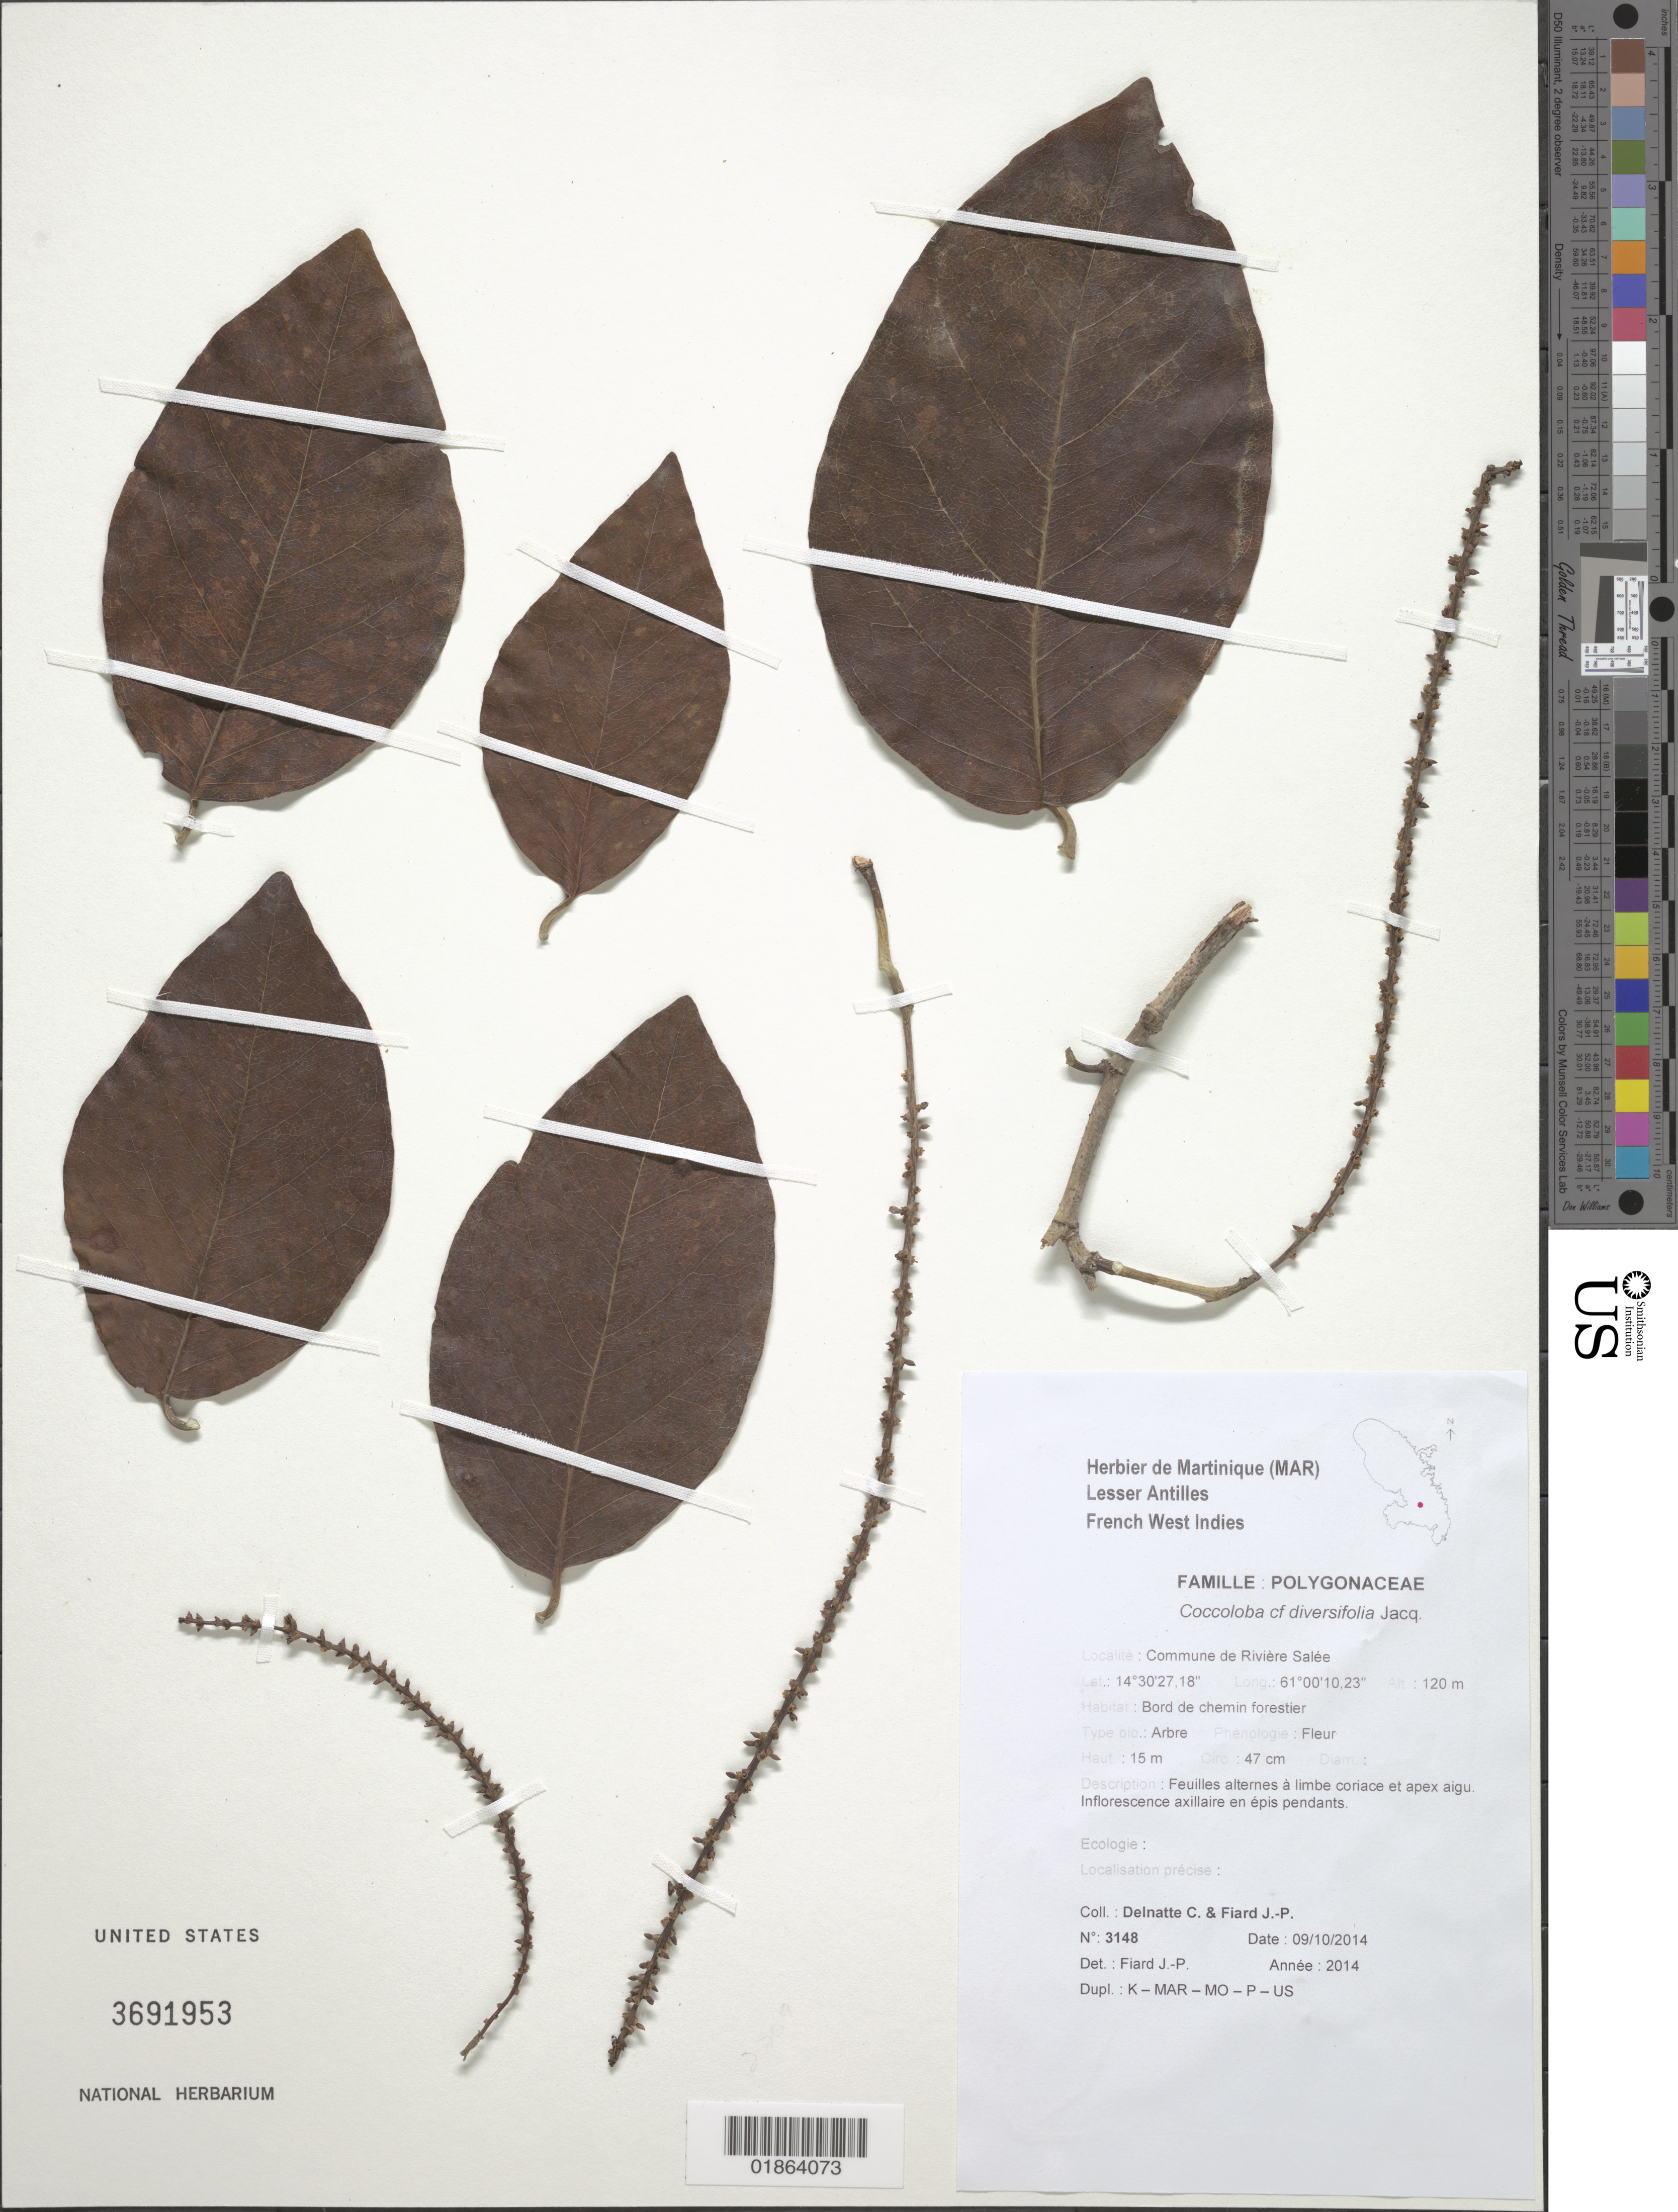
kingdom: Plantae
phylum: Tracheophyta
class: Magnoliopsida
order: Caryophyllales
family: Polygonaceae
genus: Coccoloba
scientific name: Coccoloba diversifolia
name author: Jacq.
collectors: C. Delnatte & J.-P. Fiard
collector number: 3148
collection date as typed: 09/10/2014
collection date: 2014-10-09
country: Martinique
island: Martinique I.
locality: Commune de Rivière Salée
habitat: Bord de chemin forestier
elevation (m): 120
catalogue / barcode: US 3691953